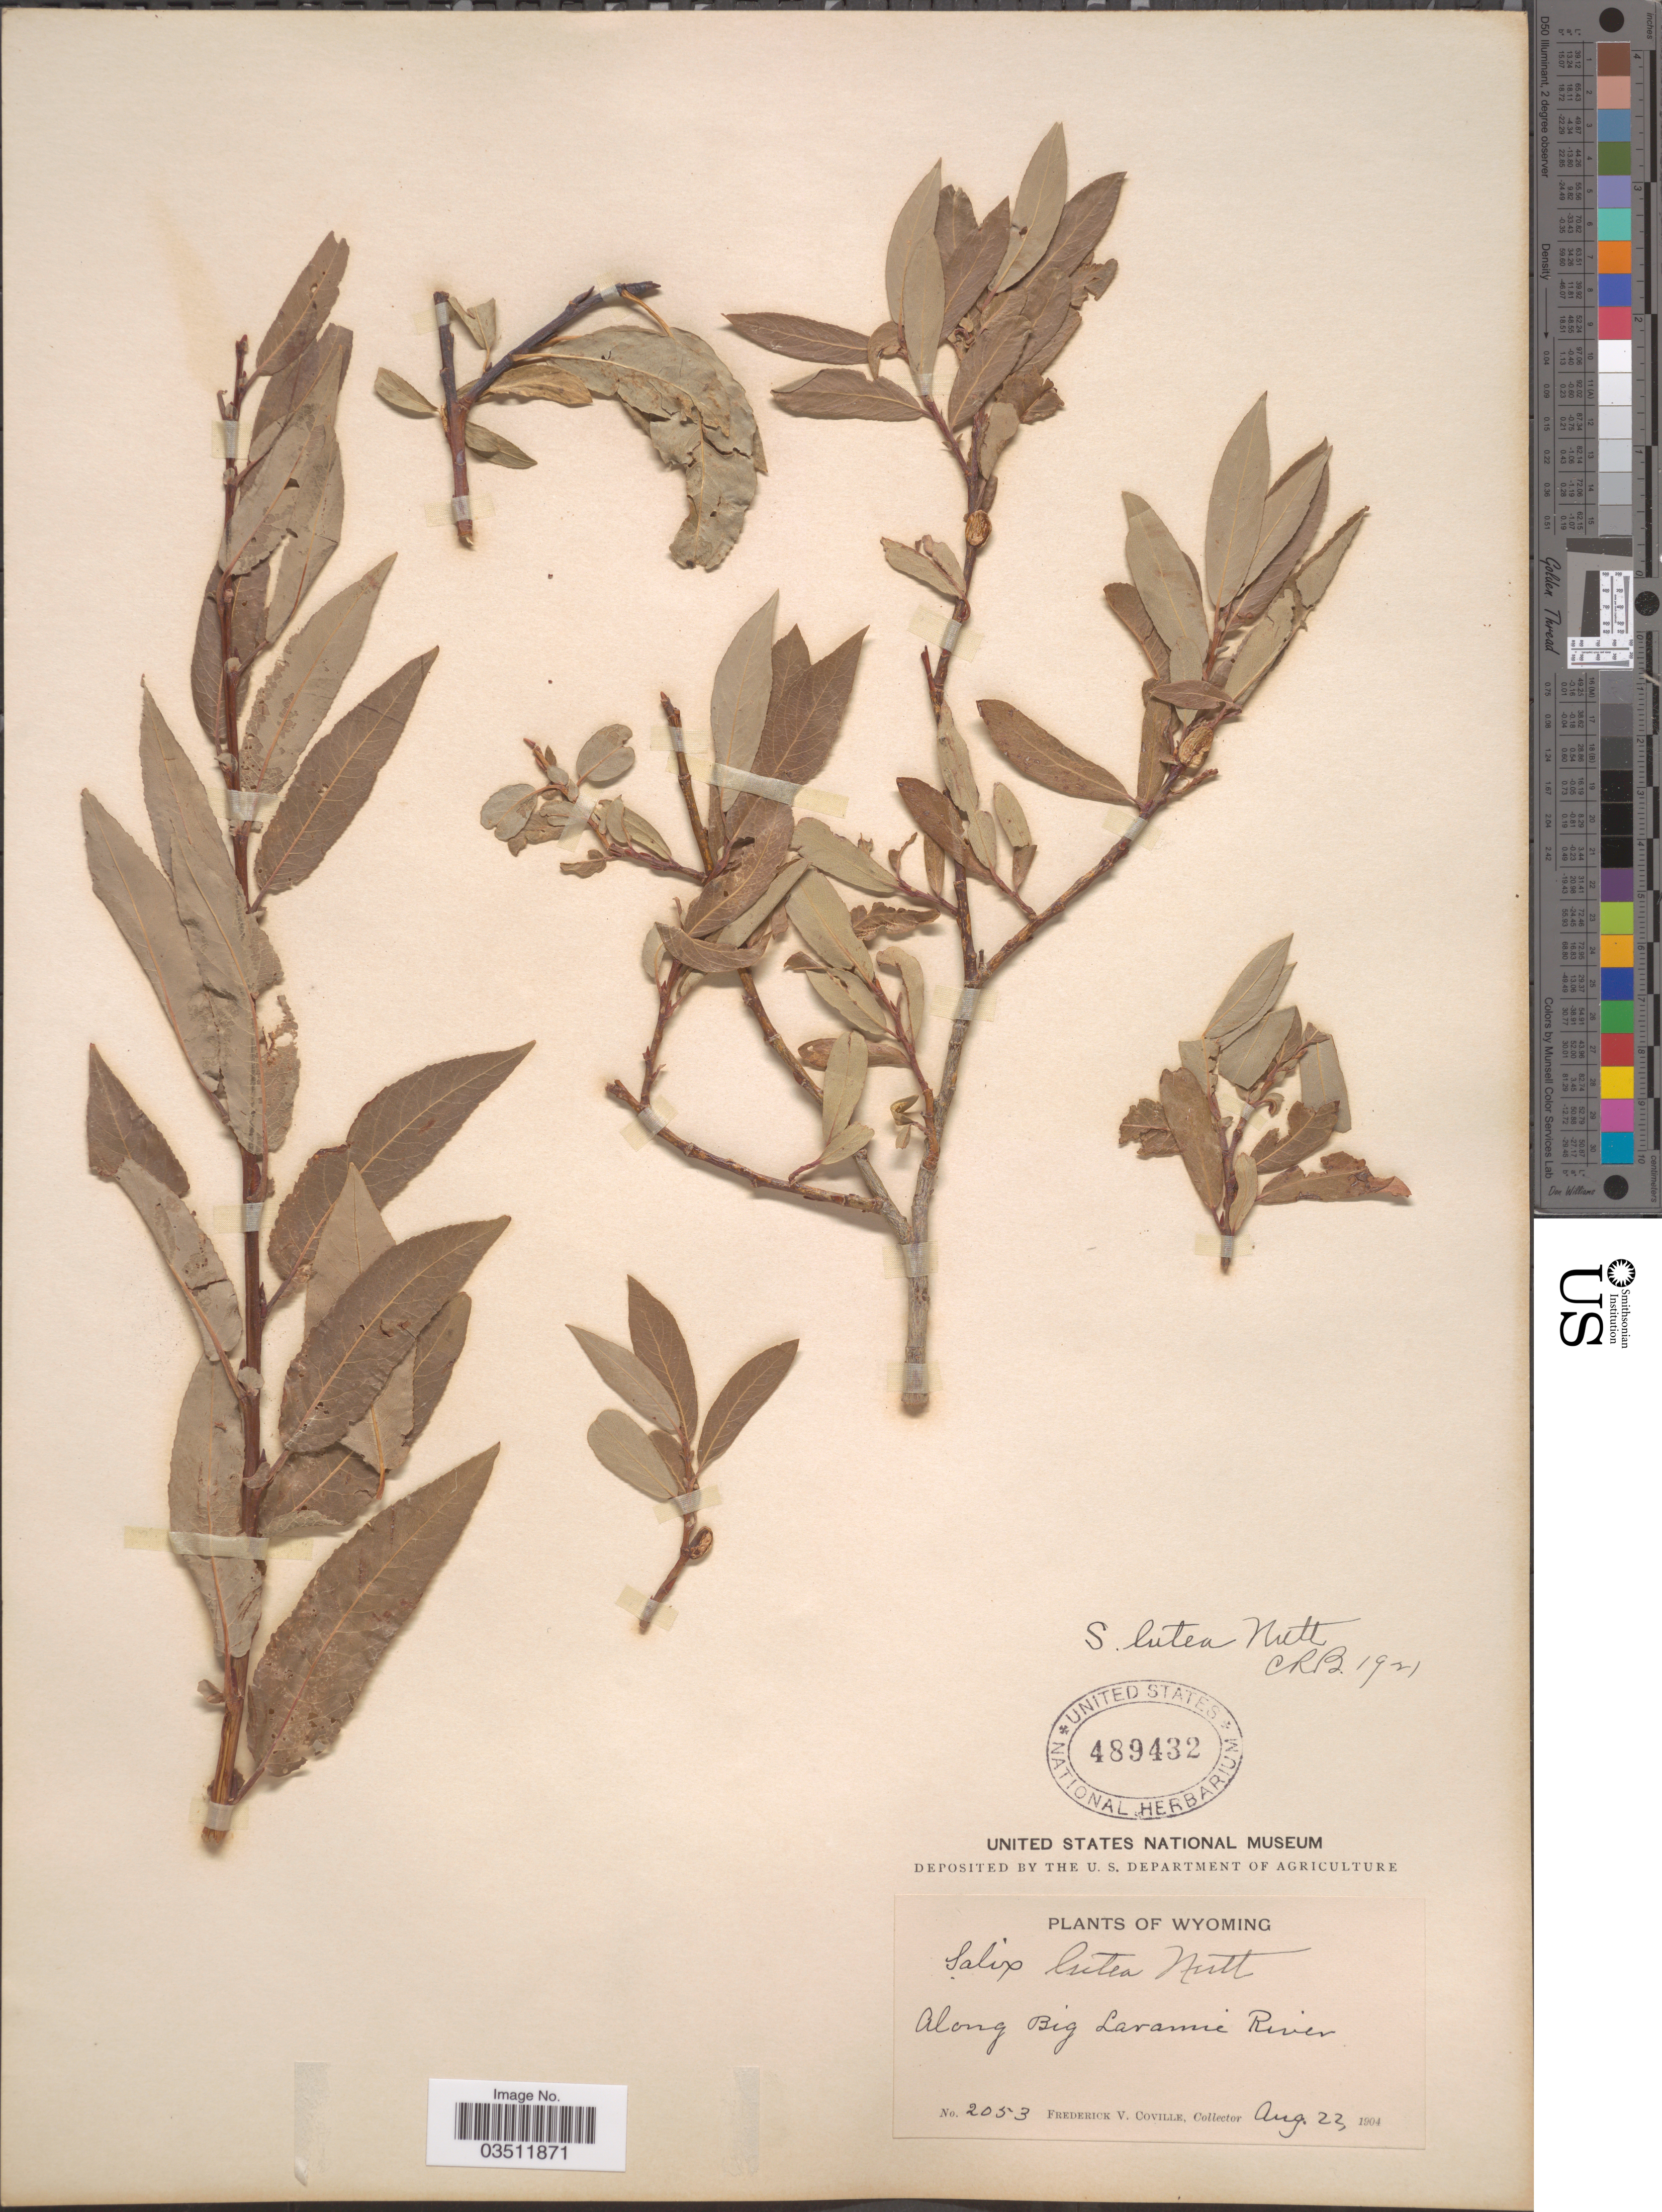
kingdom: Plantae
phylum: Tracheophyta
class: Magnoliopsida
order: Malpighiales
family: Salicaceae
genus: Salix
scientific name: Salix lutea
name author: Nutt.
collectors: F. V. Coville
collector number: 2053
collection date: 1904-08-22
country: United States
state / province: Wyoming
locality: Along Big Laramie River.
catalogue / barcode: US 489432